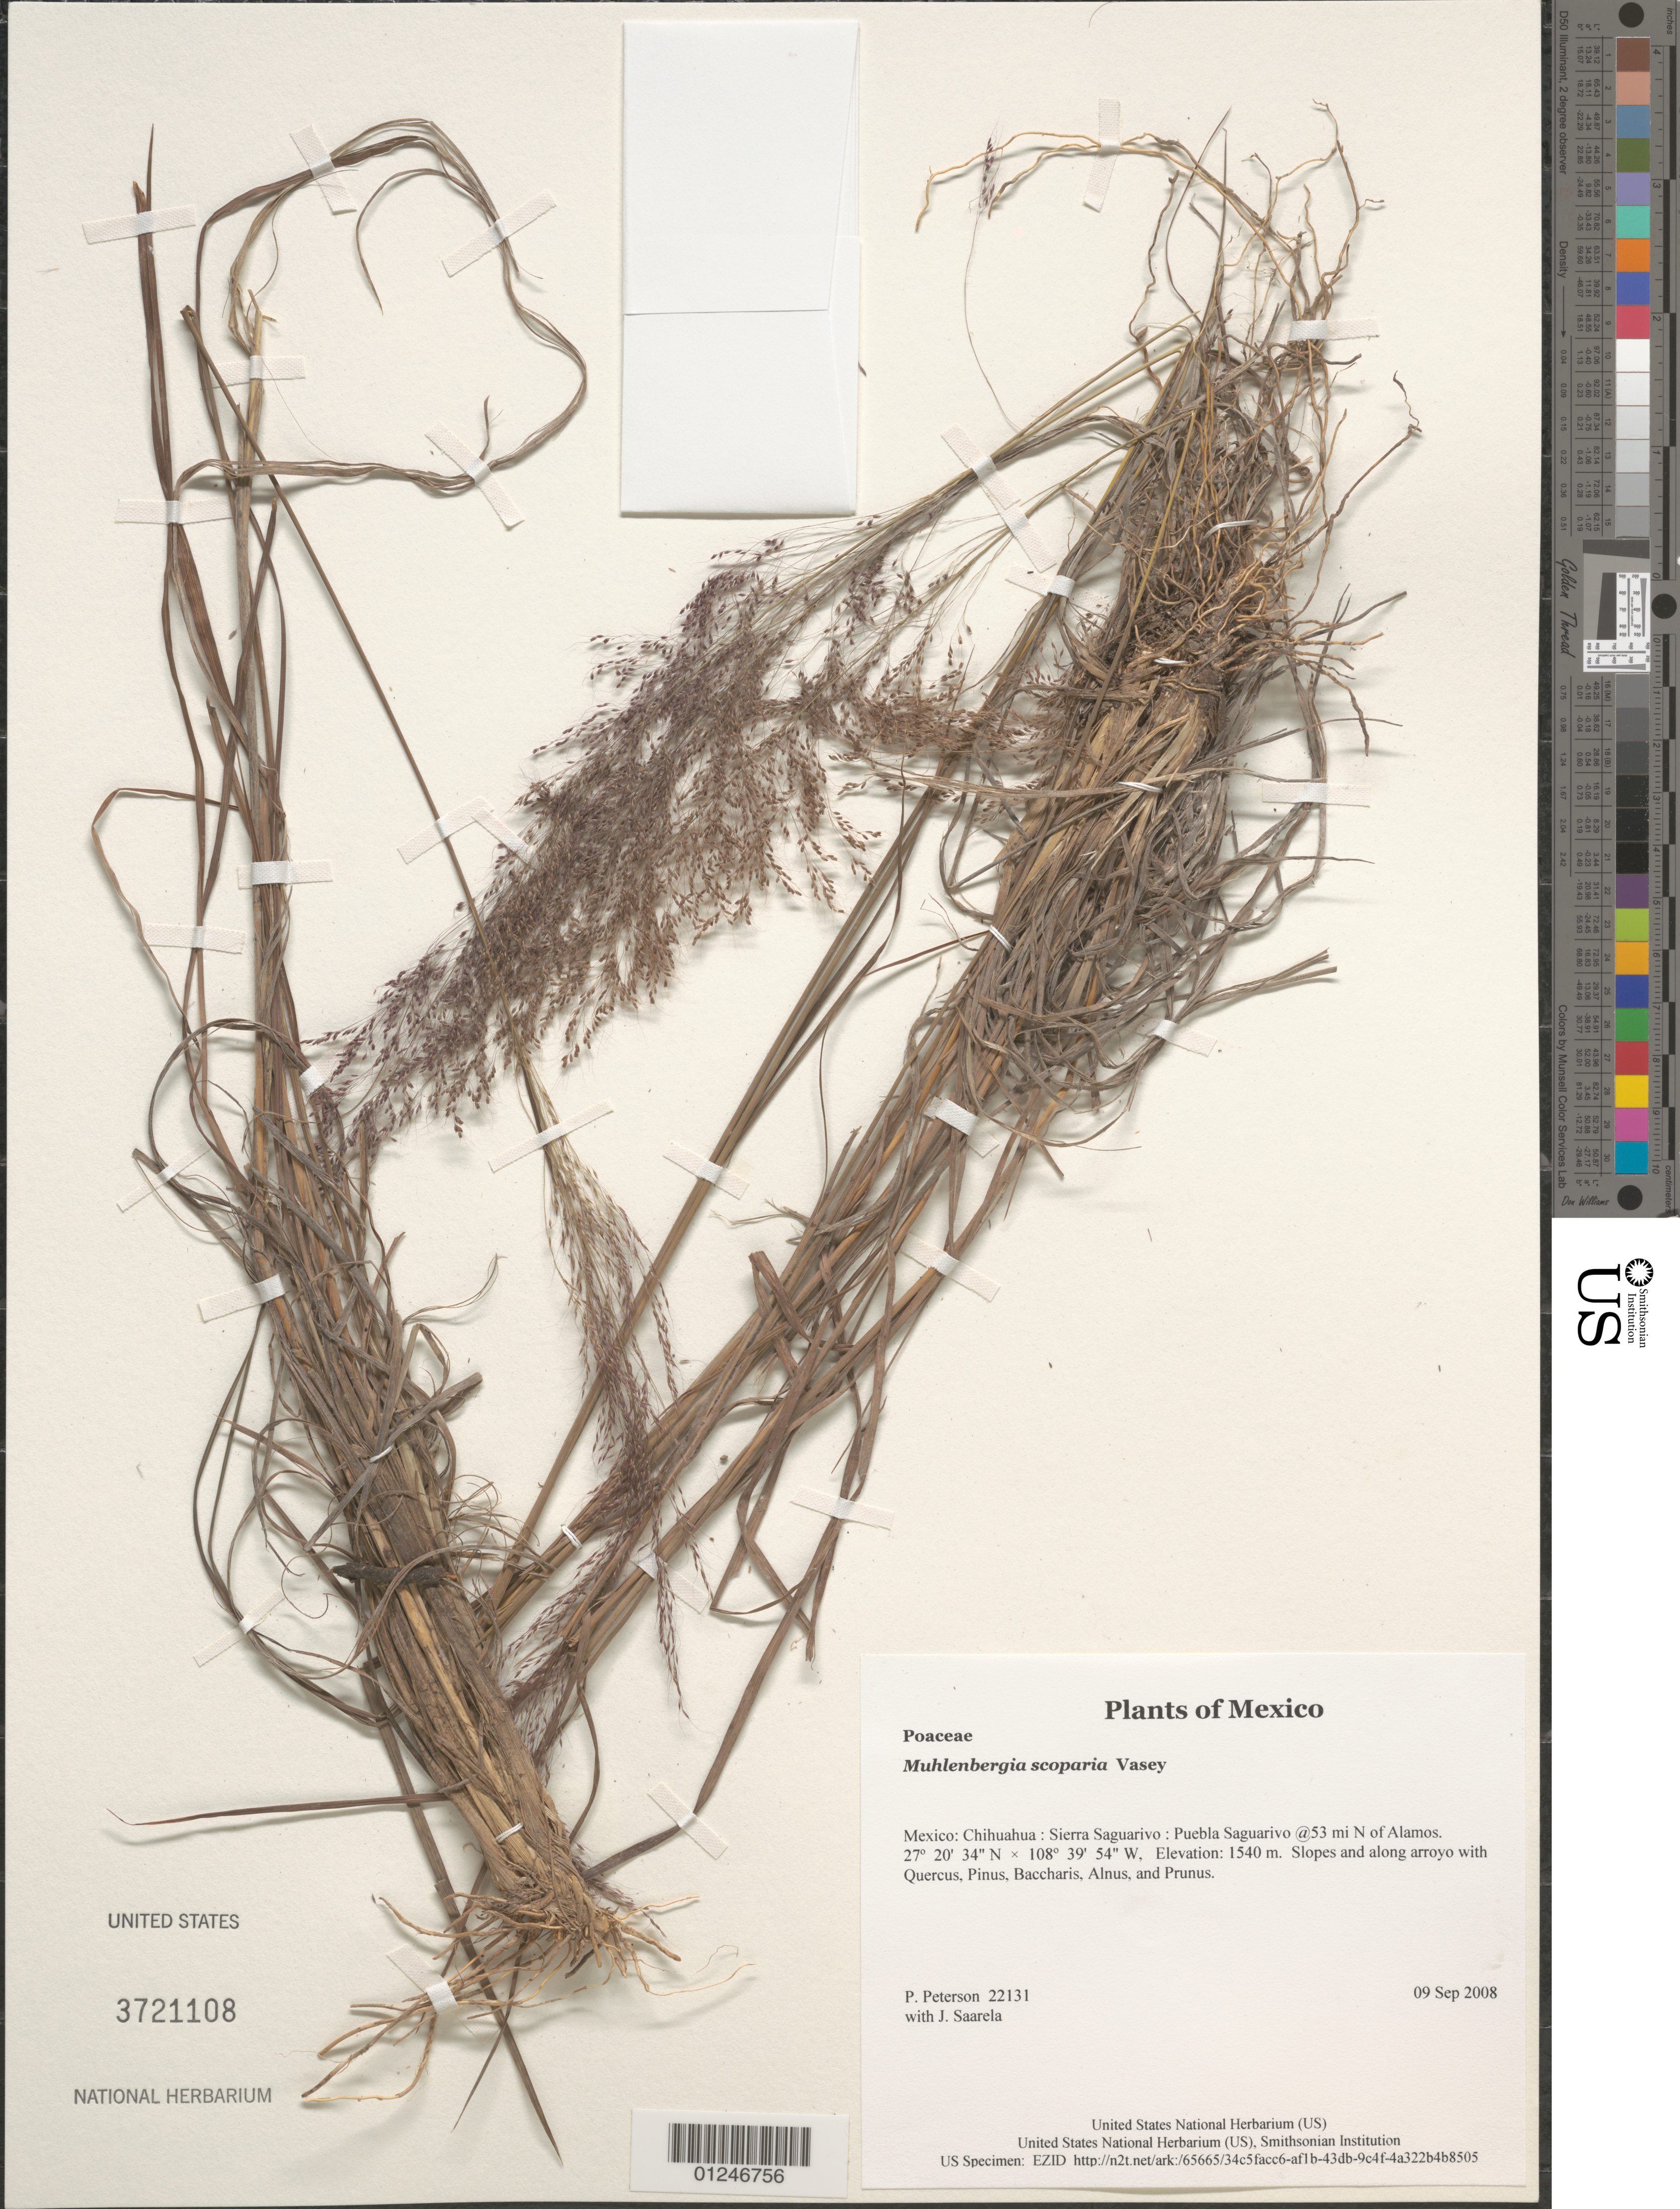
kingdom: Plantae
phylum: Tracheophyta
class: Liliopsida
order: Poales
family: Poaceae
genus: Muhlenbergia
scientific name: Muhlenbergia scoparia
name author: Vasey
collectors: P. M. Peterson & J. Saarela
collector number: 22131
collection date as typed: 09 Sep 2008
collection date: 2008-09-09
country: Mexico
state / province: Chihuahua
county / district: Sierra Saguarivo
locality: Puebla Saguarivo @53 mi N of Alamos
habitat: Slopes and along arroyo with Quercus, Pinus, Baccharis, Alnus, and Prunus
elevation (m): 1540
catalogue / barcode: US 3721108